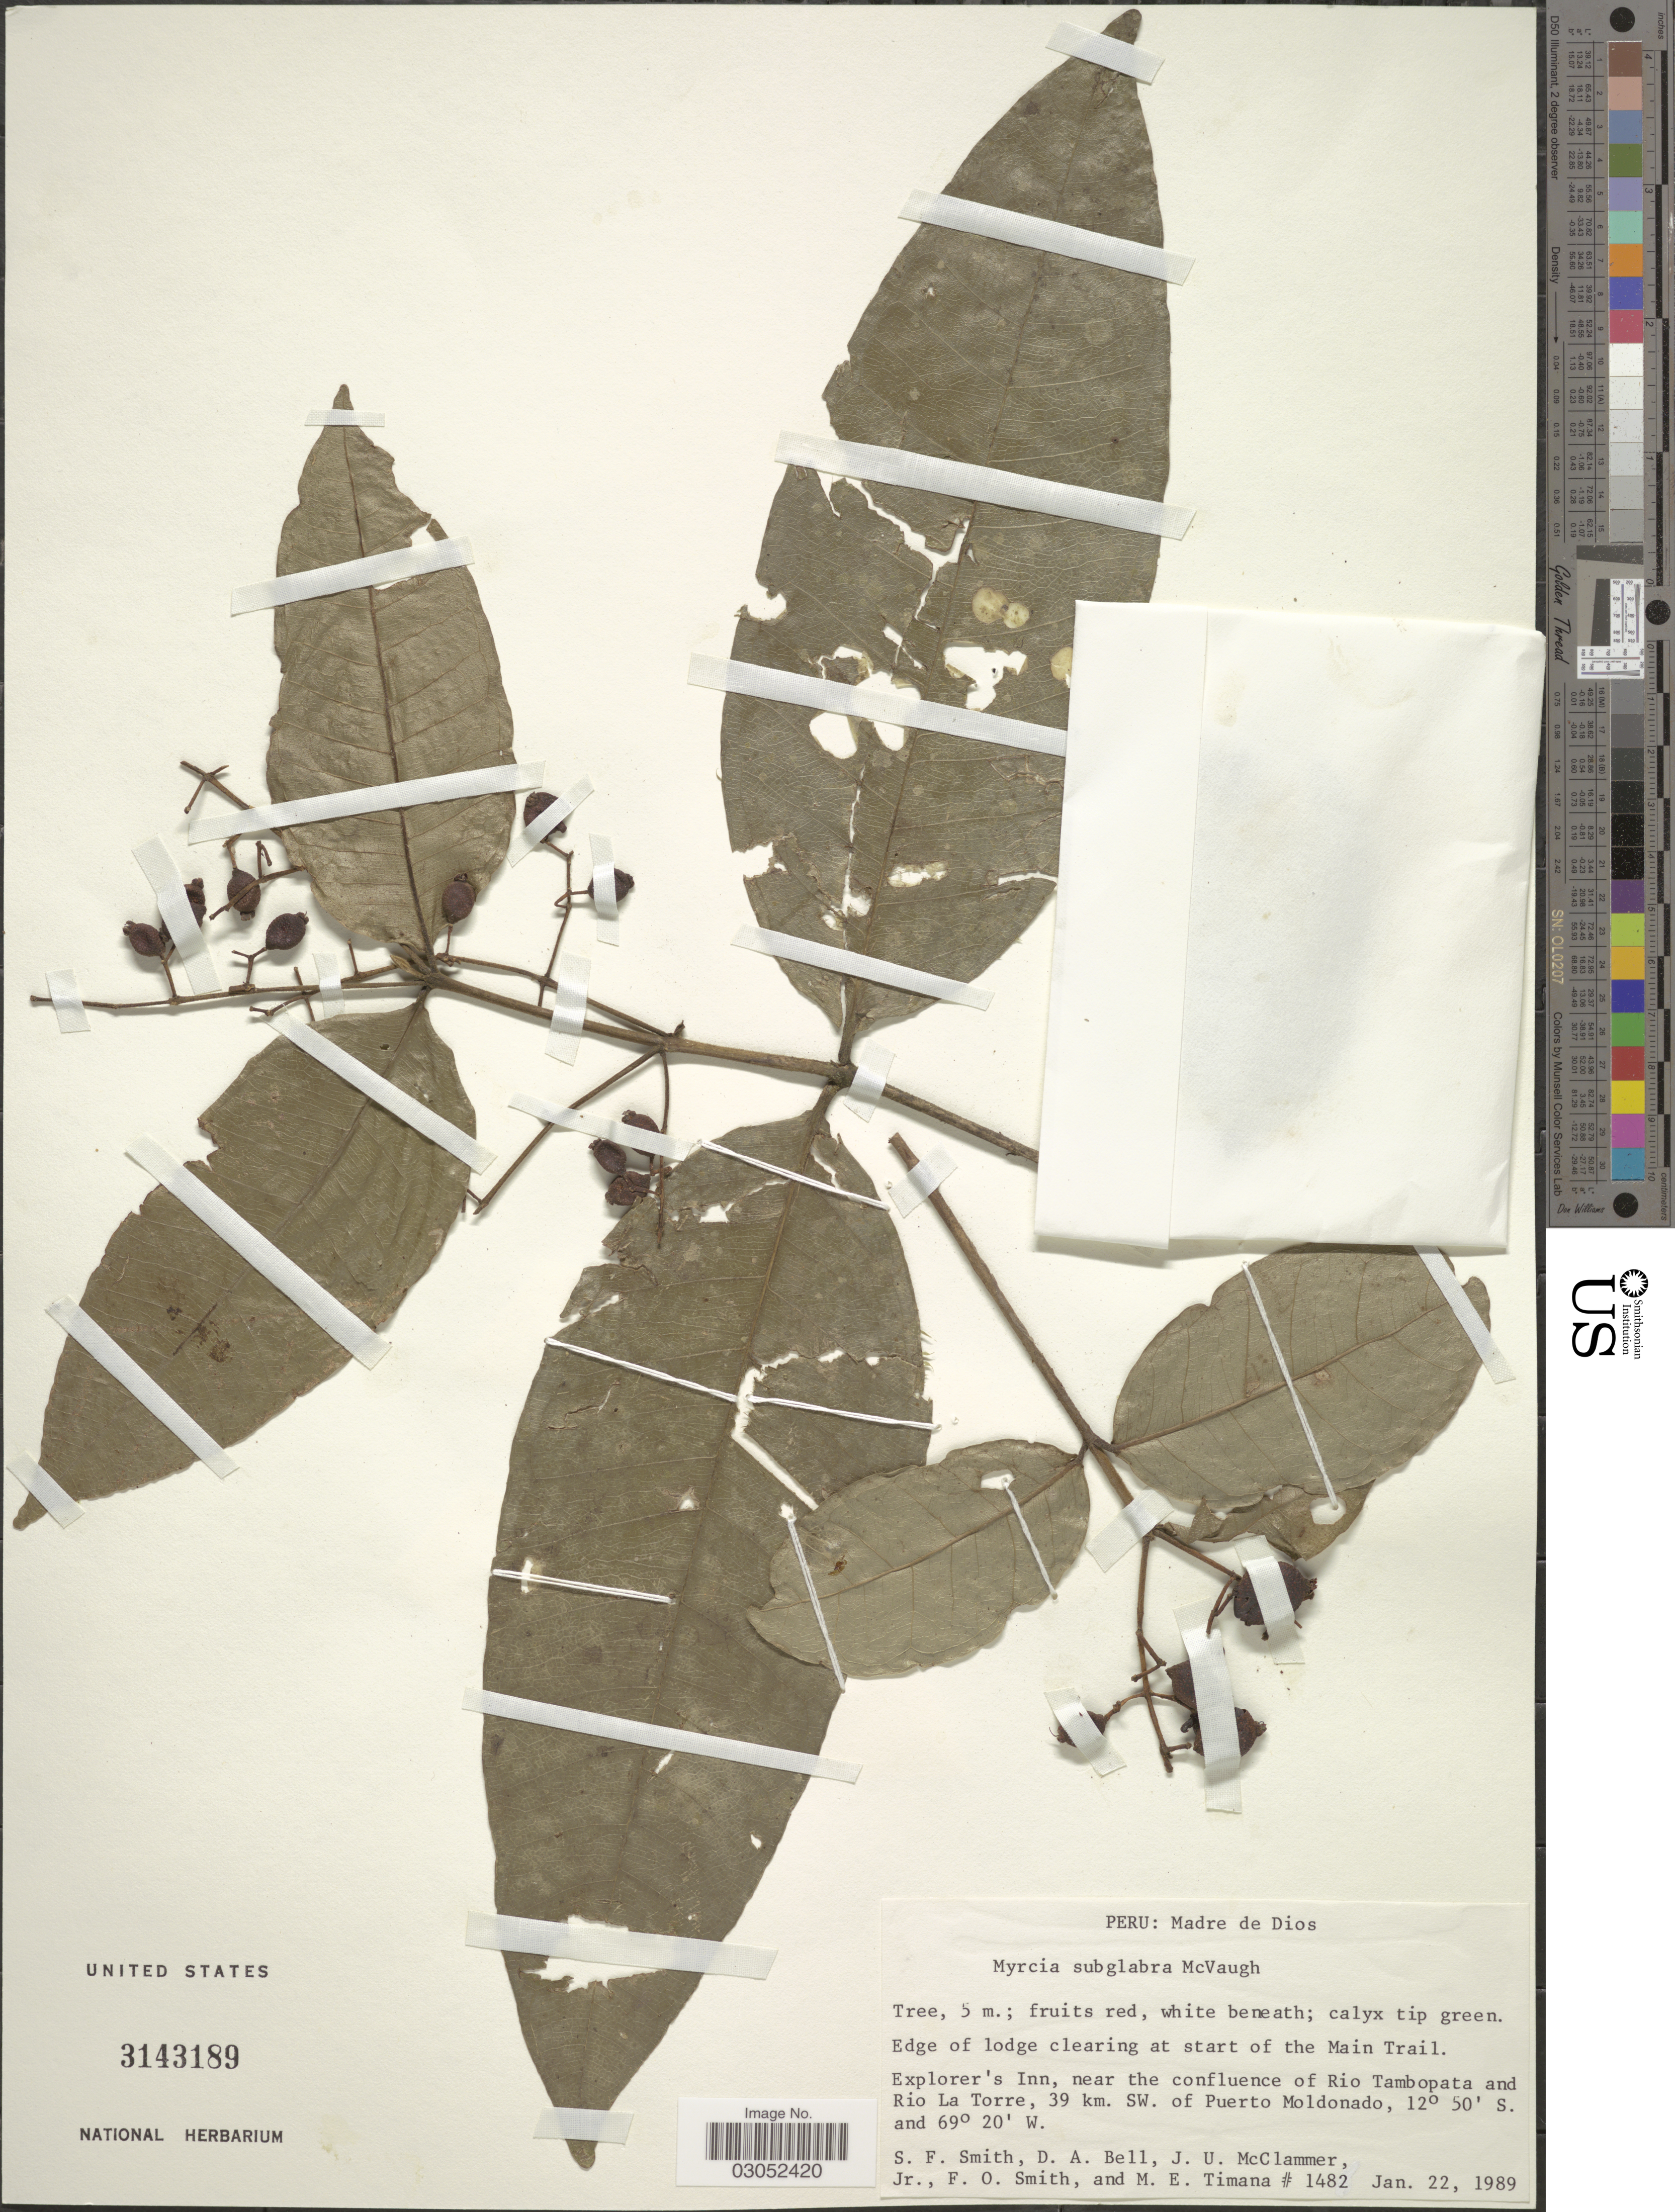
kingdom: Plantae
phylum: Tracheophyta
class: Magnoliopsida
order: Myrtales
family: Myrtaceae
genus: Myrcia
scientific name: Myrcia subglabra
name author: McVaugh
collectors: S.F. Smith, D. A. Bell, J. McClammer Jr. & F. Smith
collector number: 1482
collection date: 1989-01-22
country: Peru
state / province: Madre de Dios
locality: Edge of lodge clearing at start of the Main Trail. Exploerer's Inn, near the confluence of Rio Tambopata and Rio La Torre, 39 km. SW. of Puerto Moldonado.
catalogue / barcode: US 3143189